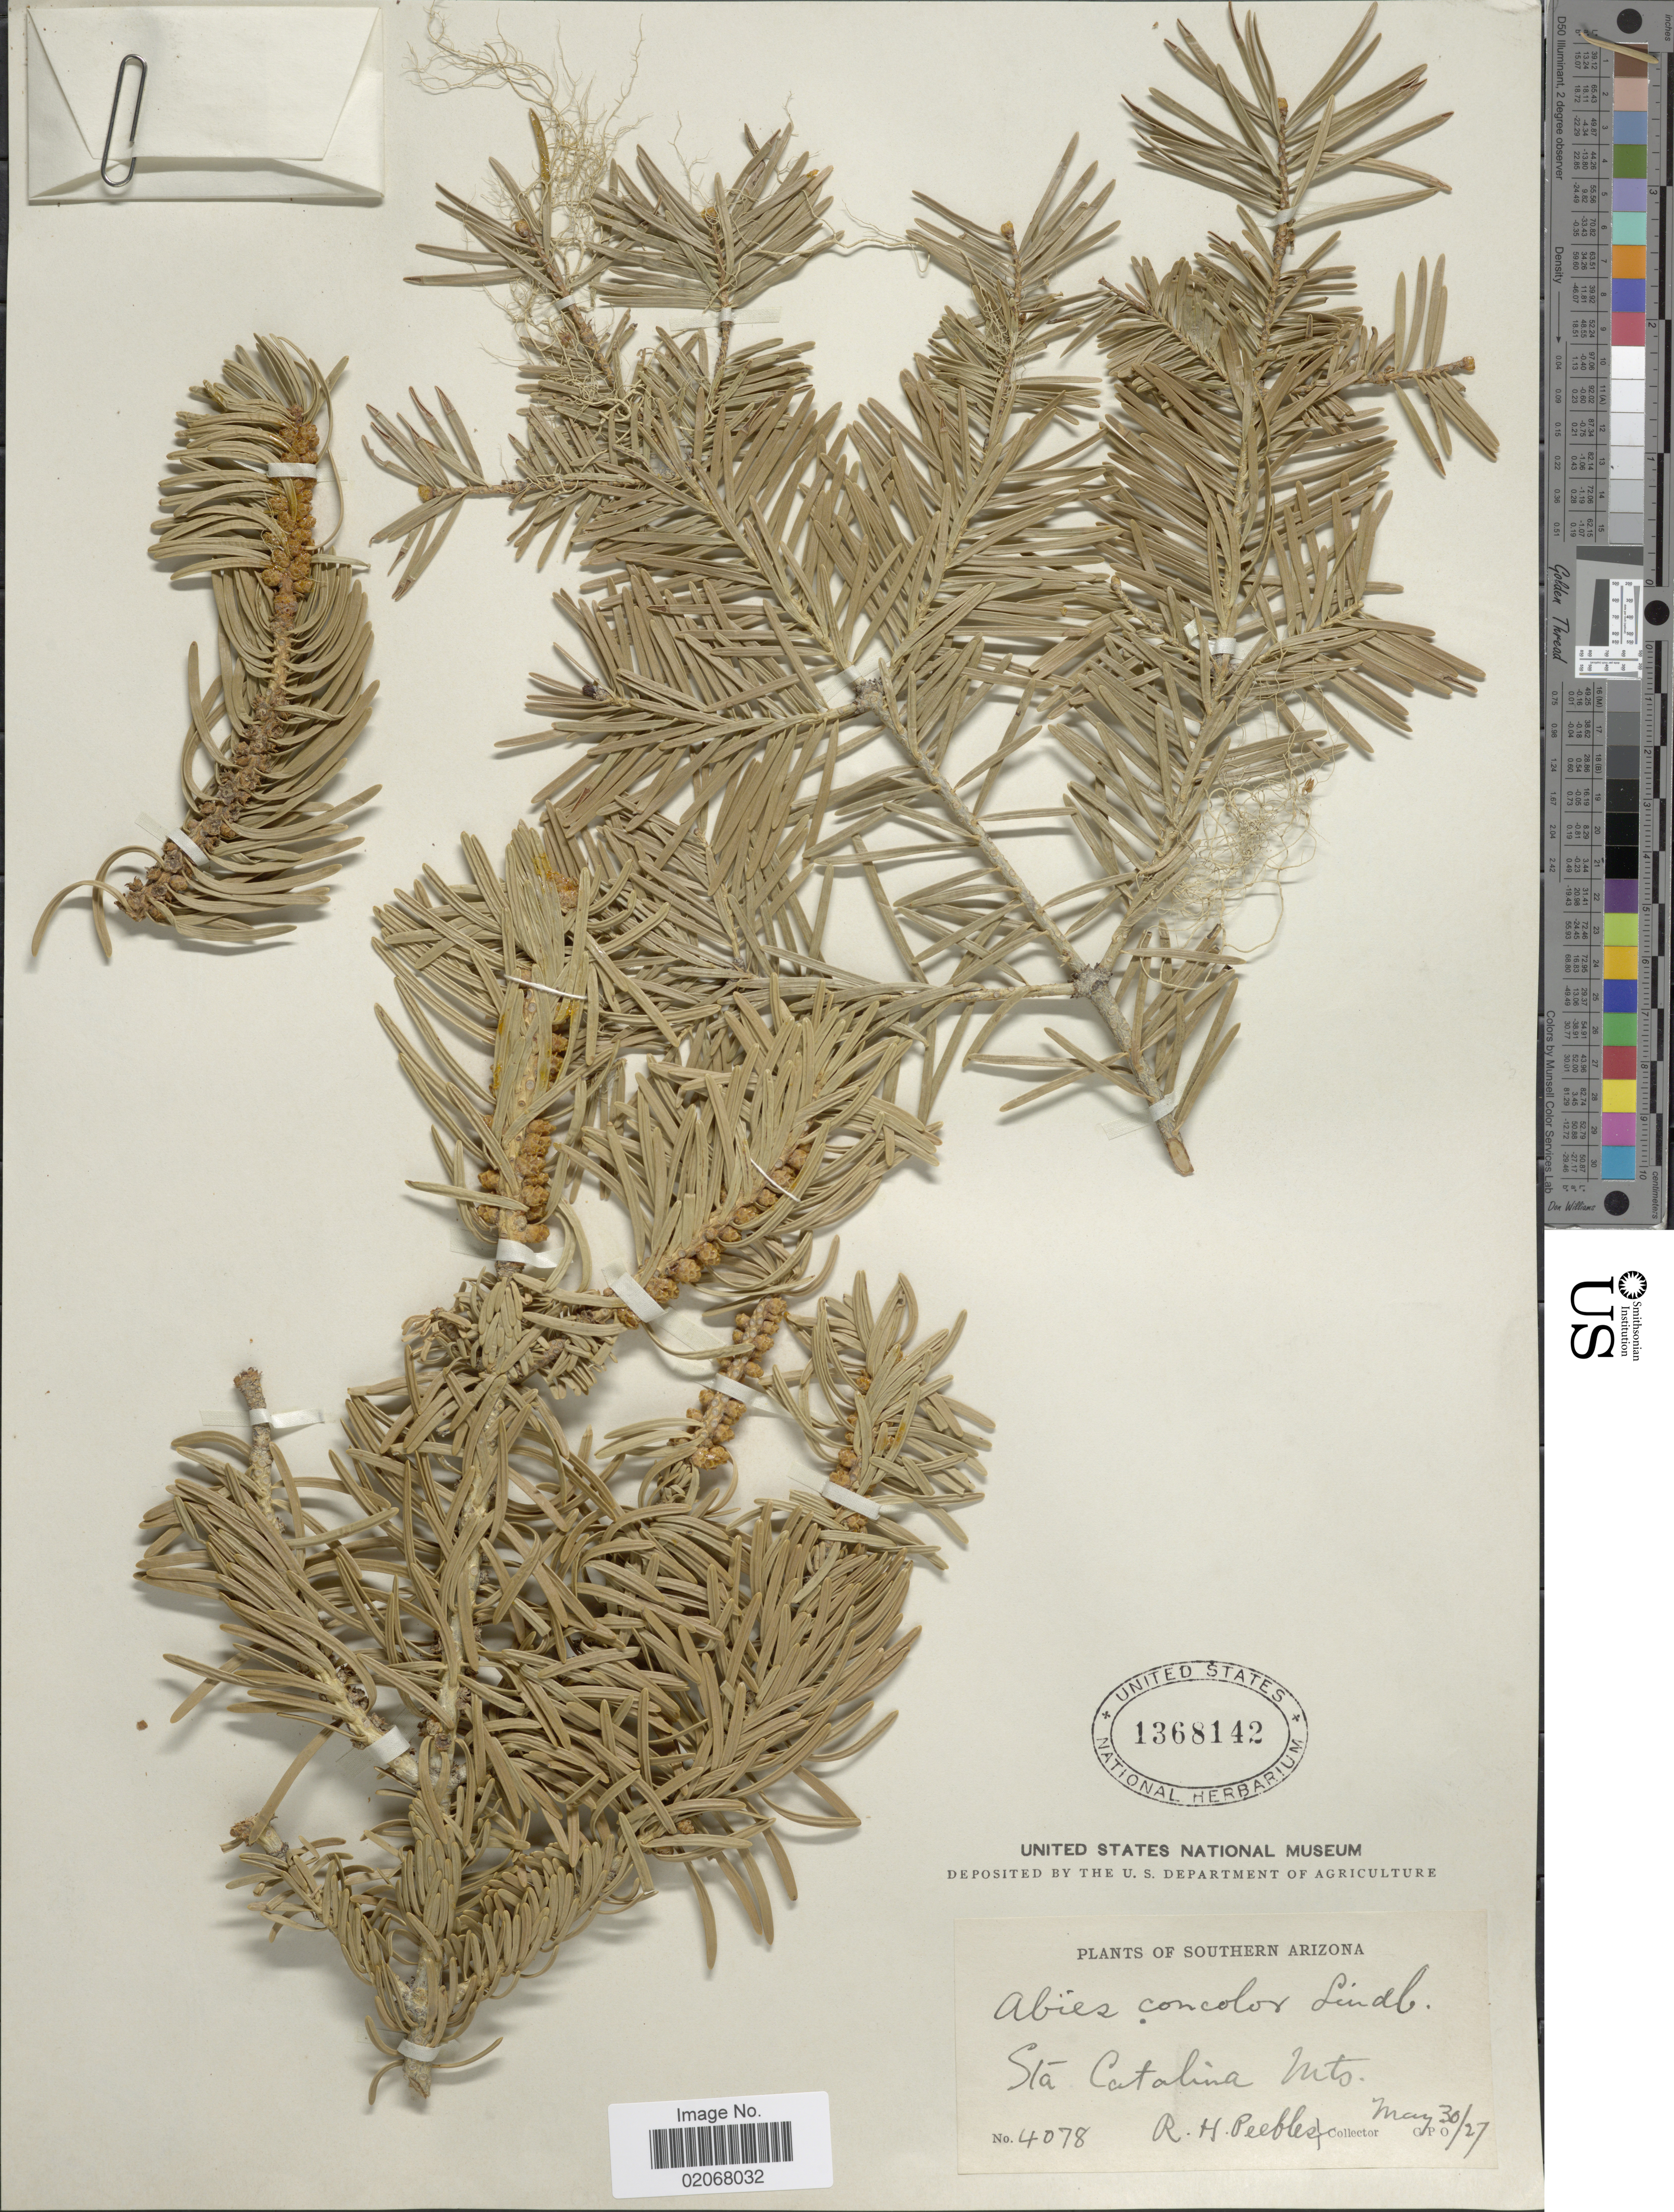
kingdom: Plantae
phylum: Tracheophyta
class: Pinopsida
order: Pinales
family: Pinaceae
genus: Abies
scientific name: Abies concolor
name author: (Gordon & Glend.) Lindl. ex Hildebr.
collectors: R. H. Peebles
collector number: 4078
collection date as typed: Transcribed d/m/y: 30/5/27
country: United States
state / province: Arizona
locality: Southern Arizona, Sta Catalina Mts.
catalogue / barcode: US 1368142